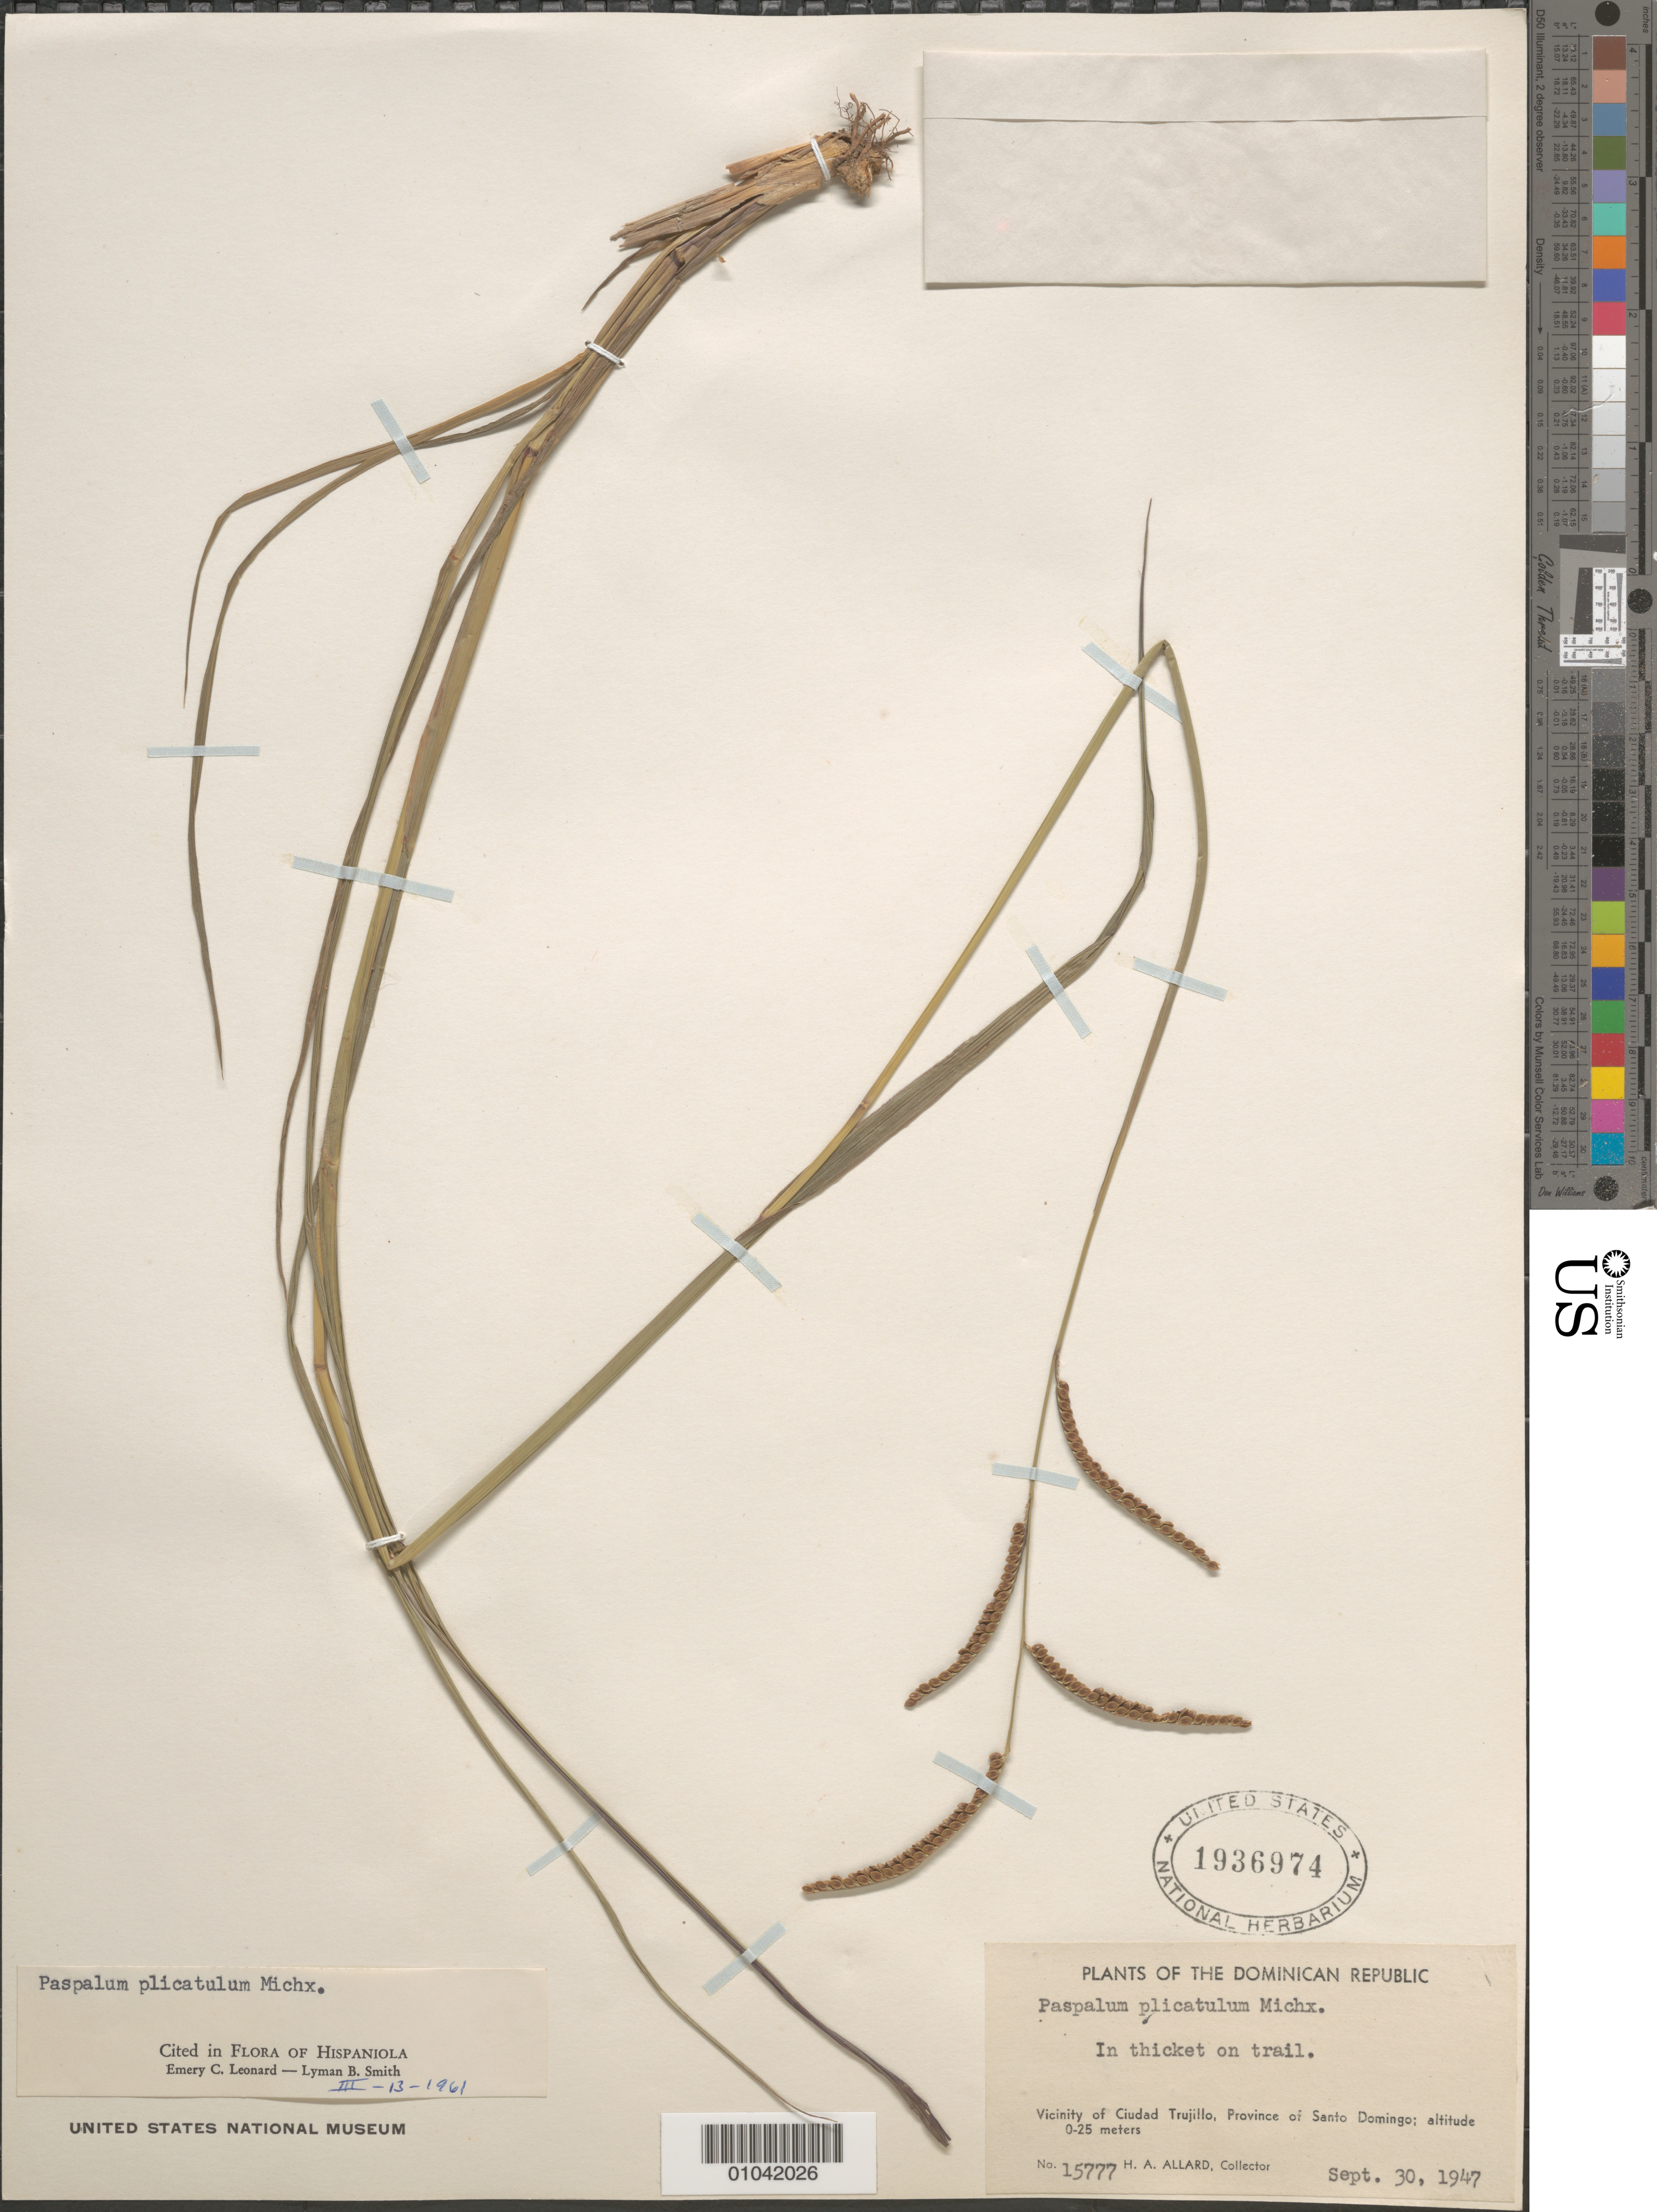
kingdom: Plantae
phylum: Tracheophyta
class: Liliopsida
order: Poales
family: Poaceae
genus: Paspalum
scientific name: Paspalum plicatulum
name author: Michx.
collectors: H. A. Allard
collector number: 15777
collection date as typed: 30 Sep 1947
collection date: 1947-09-30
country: Dominican Republic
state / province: La Vega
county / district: Santo Domingo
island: Hispaniola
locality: Vicinity of Ciudad Trujillo, in thicket on trail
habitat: in thicket on trail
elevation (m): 0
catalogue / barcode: US 1936974